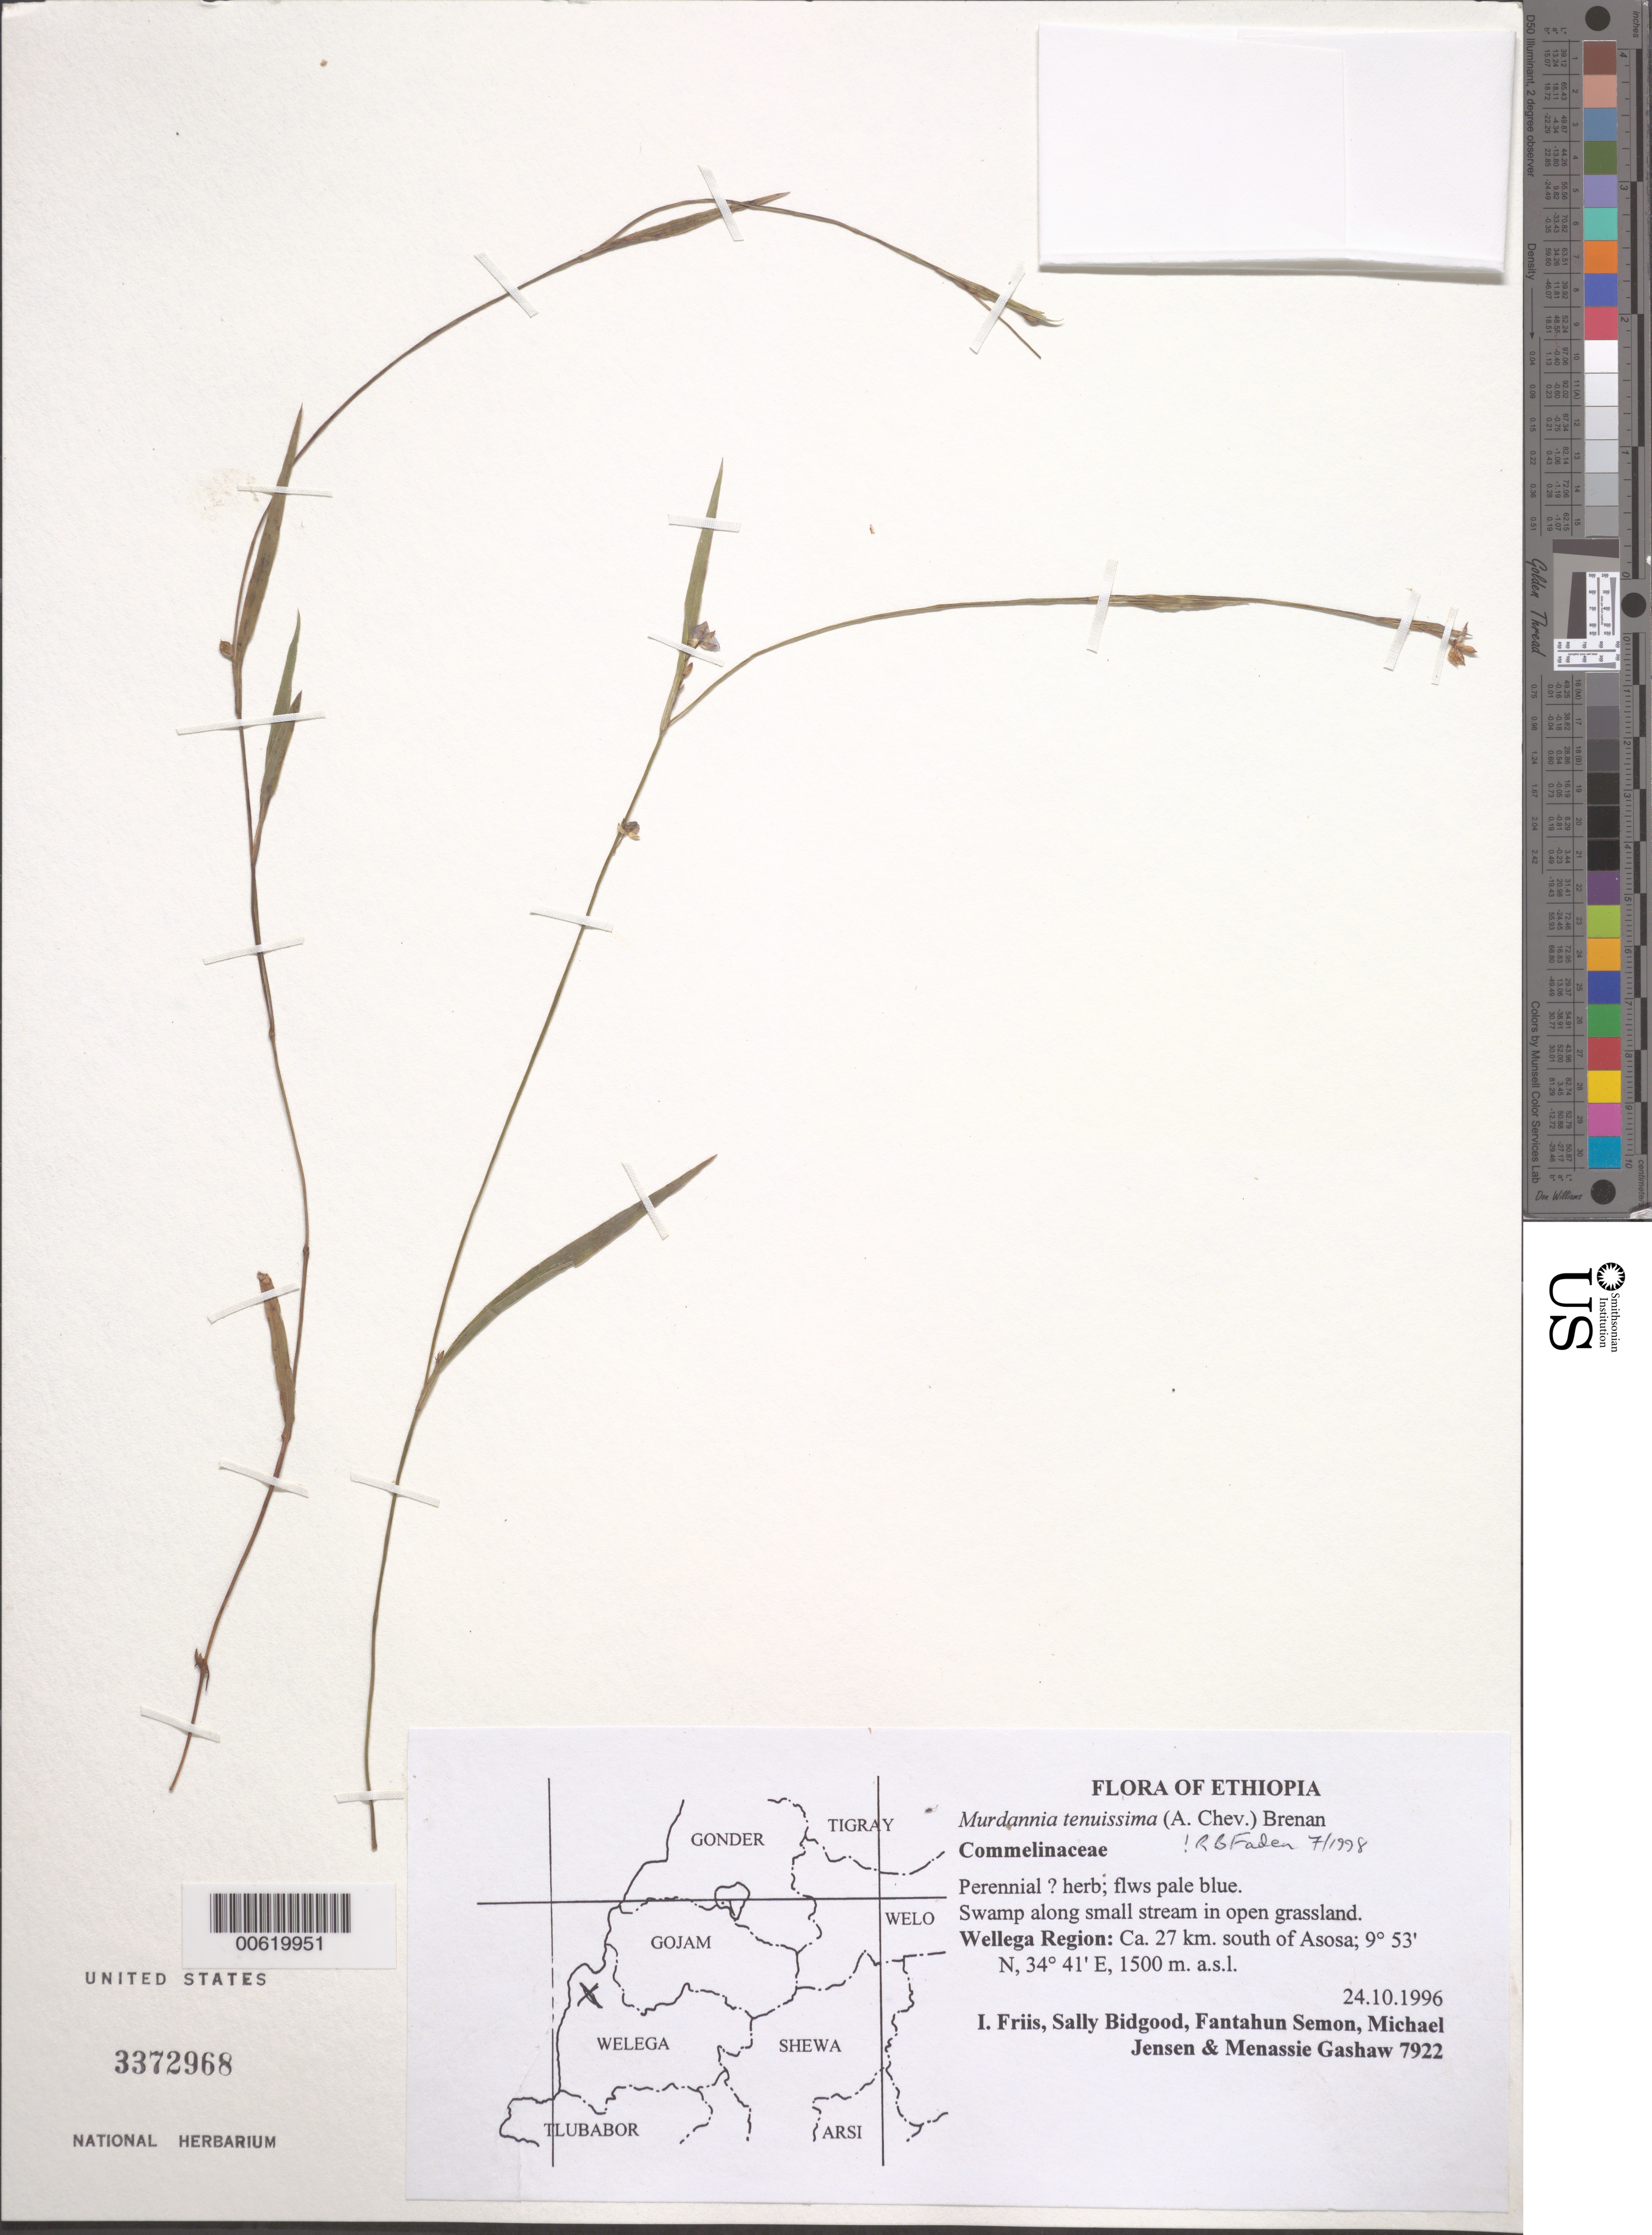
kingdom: Plantae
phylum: Tracheophyta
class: Liliopsida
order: Commelinales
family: Commelinaceae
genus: Murdannia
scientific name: Murdannia tenuissima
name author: (A. Chev.) Brenan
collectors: I. Friis, S. Bidgood, F. Semon, M. Jensen & M. Gashaw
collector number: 7922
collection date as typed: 24 Oct 1996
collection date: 1996-10-24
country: Ethiopia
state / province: Oromiya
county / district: Welega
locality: Wellega reg, s of asosa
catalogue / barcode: US 3372968